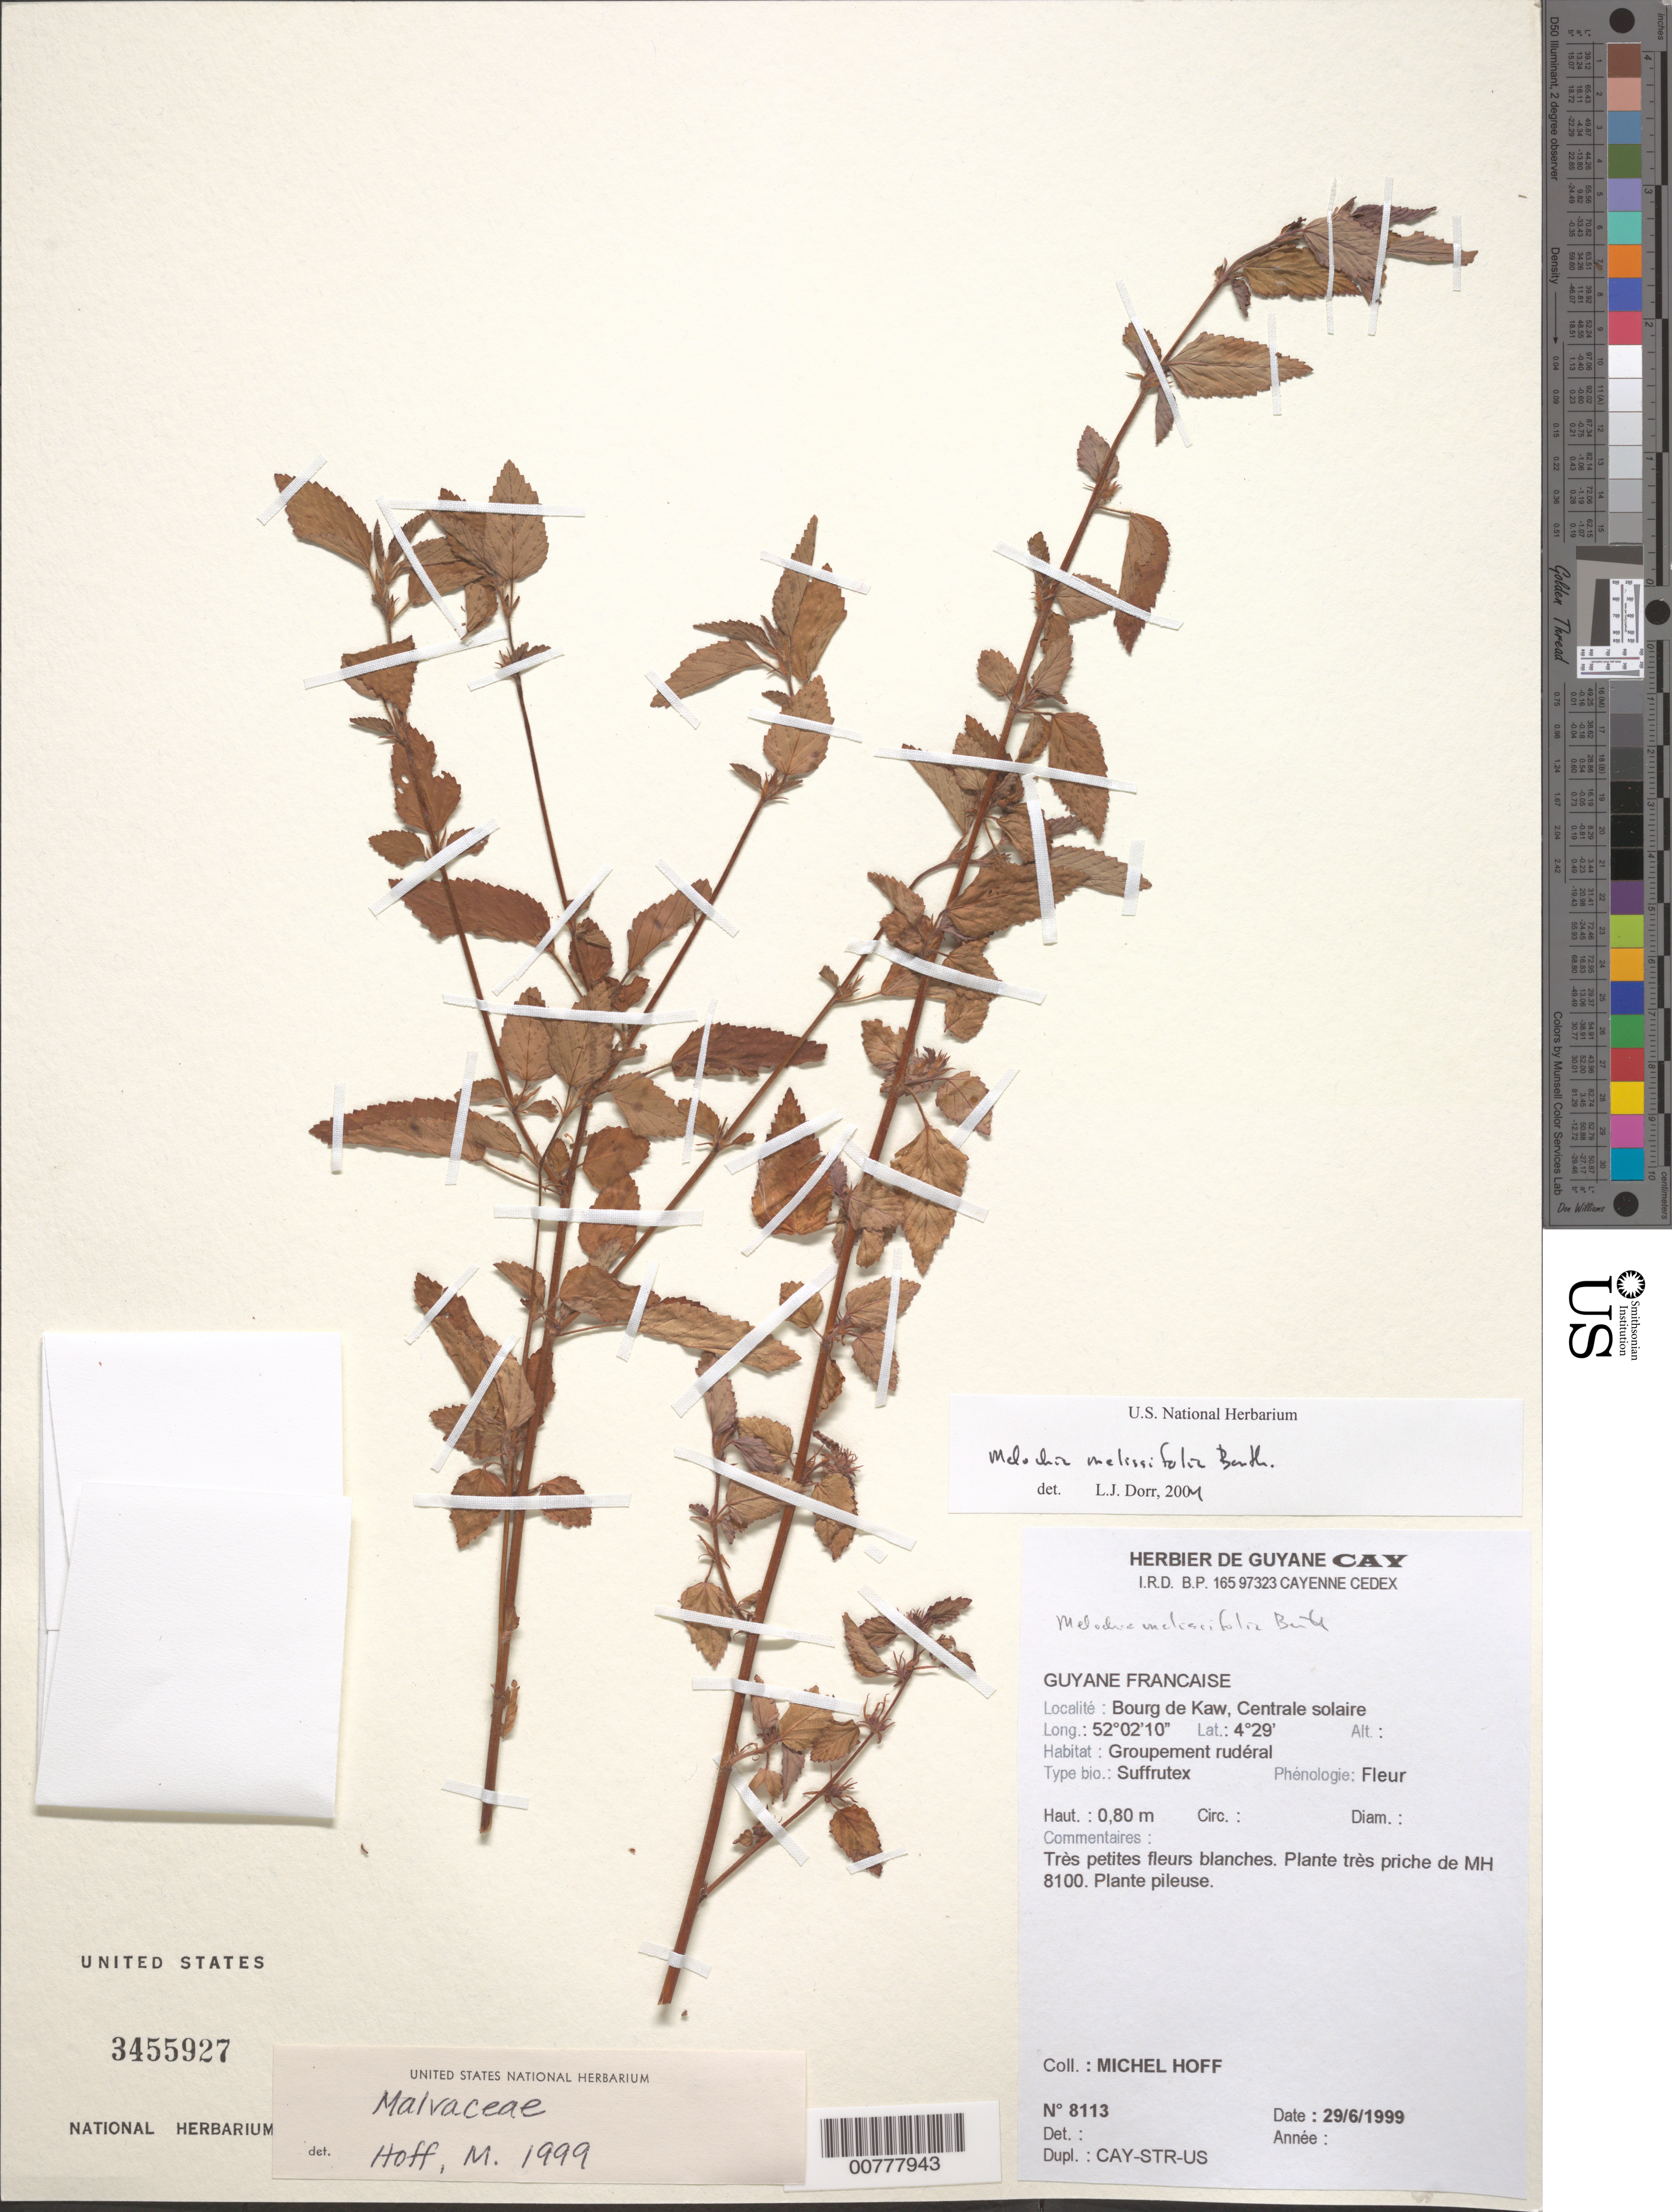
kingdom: Plantae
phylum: Tracheophyta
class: Magnoliopsida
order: Malvales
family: Malvaceae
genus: Melochia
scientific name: Melochia melissifolia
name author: Benth.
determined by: Dorr, L. J., (BOT), Smithsonian Institution - National Museum of Natural History (UNITED STATES)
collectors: M. Hoff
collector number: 8113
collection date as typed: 29-Jun-99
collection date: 1999-06-29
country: French Guiana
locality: Bourg de Kaw, centrale solaire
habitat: Groupement rudéral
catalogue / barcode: US 3455927